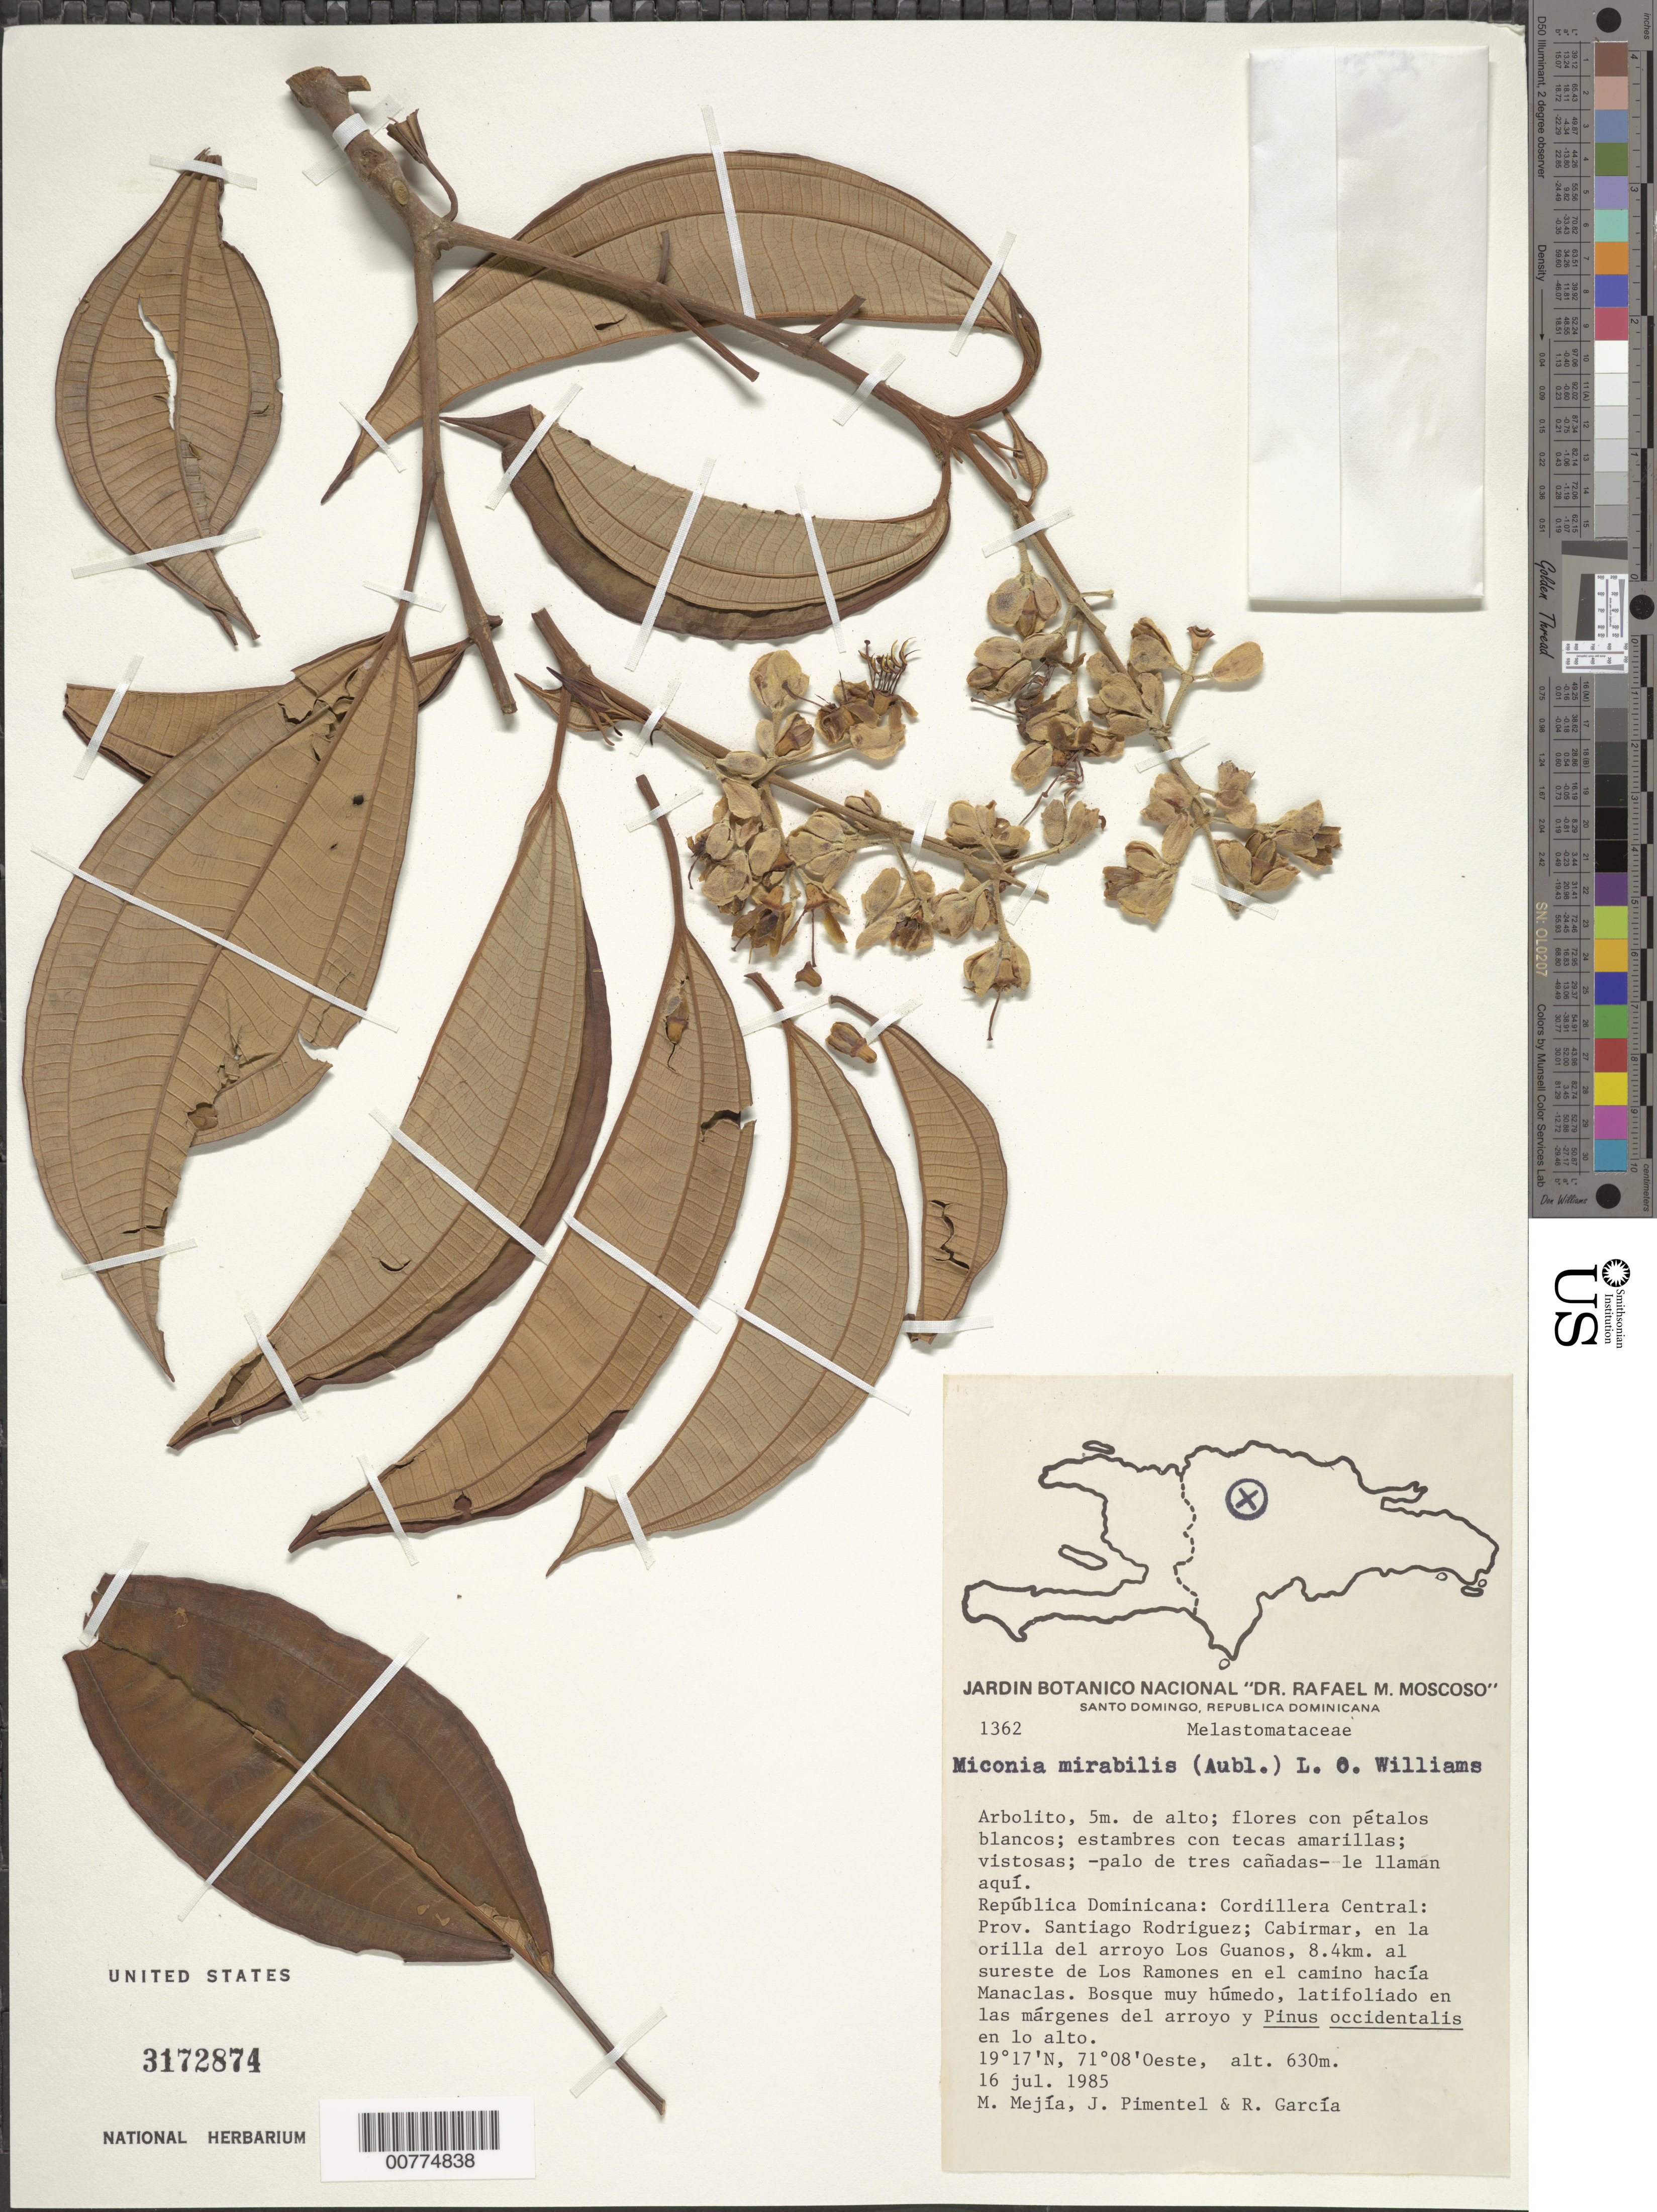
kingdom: Plantae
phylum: Tracheophyta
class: Magnoliopsida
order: Myrtales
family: Melastomataceae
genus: Miconia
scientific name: Miconia mirabilis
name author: (Aubl.) L.O. Williams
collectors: M. Mejia, J. Pimentel & R. G. García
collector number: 1362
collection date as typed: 16 Jul 1985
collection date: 1985-07-16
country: Dominican Republic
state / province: Santiago Rodríguez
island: Hispaniola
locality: Cordillera Central, Cabirmar, shore of Los Guanos stream, 8.4 km SE of Los Ramones in the road to Manaclas.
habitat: Very humid and broadleaf forest in banks of stream and in height Pinus occidentalis.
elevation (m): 630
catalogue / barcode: US 3172874